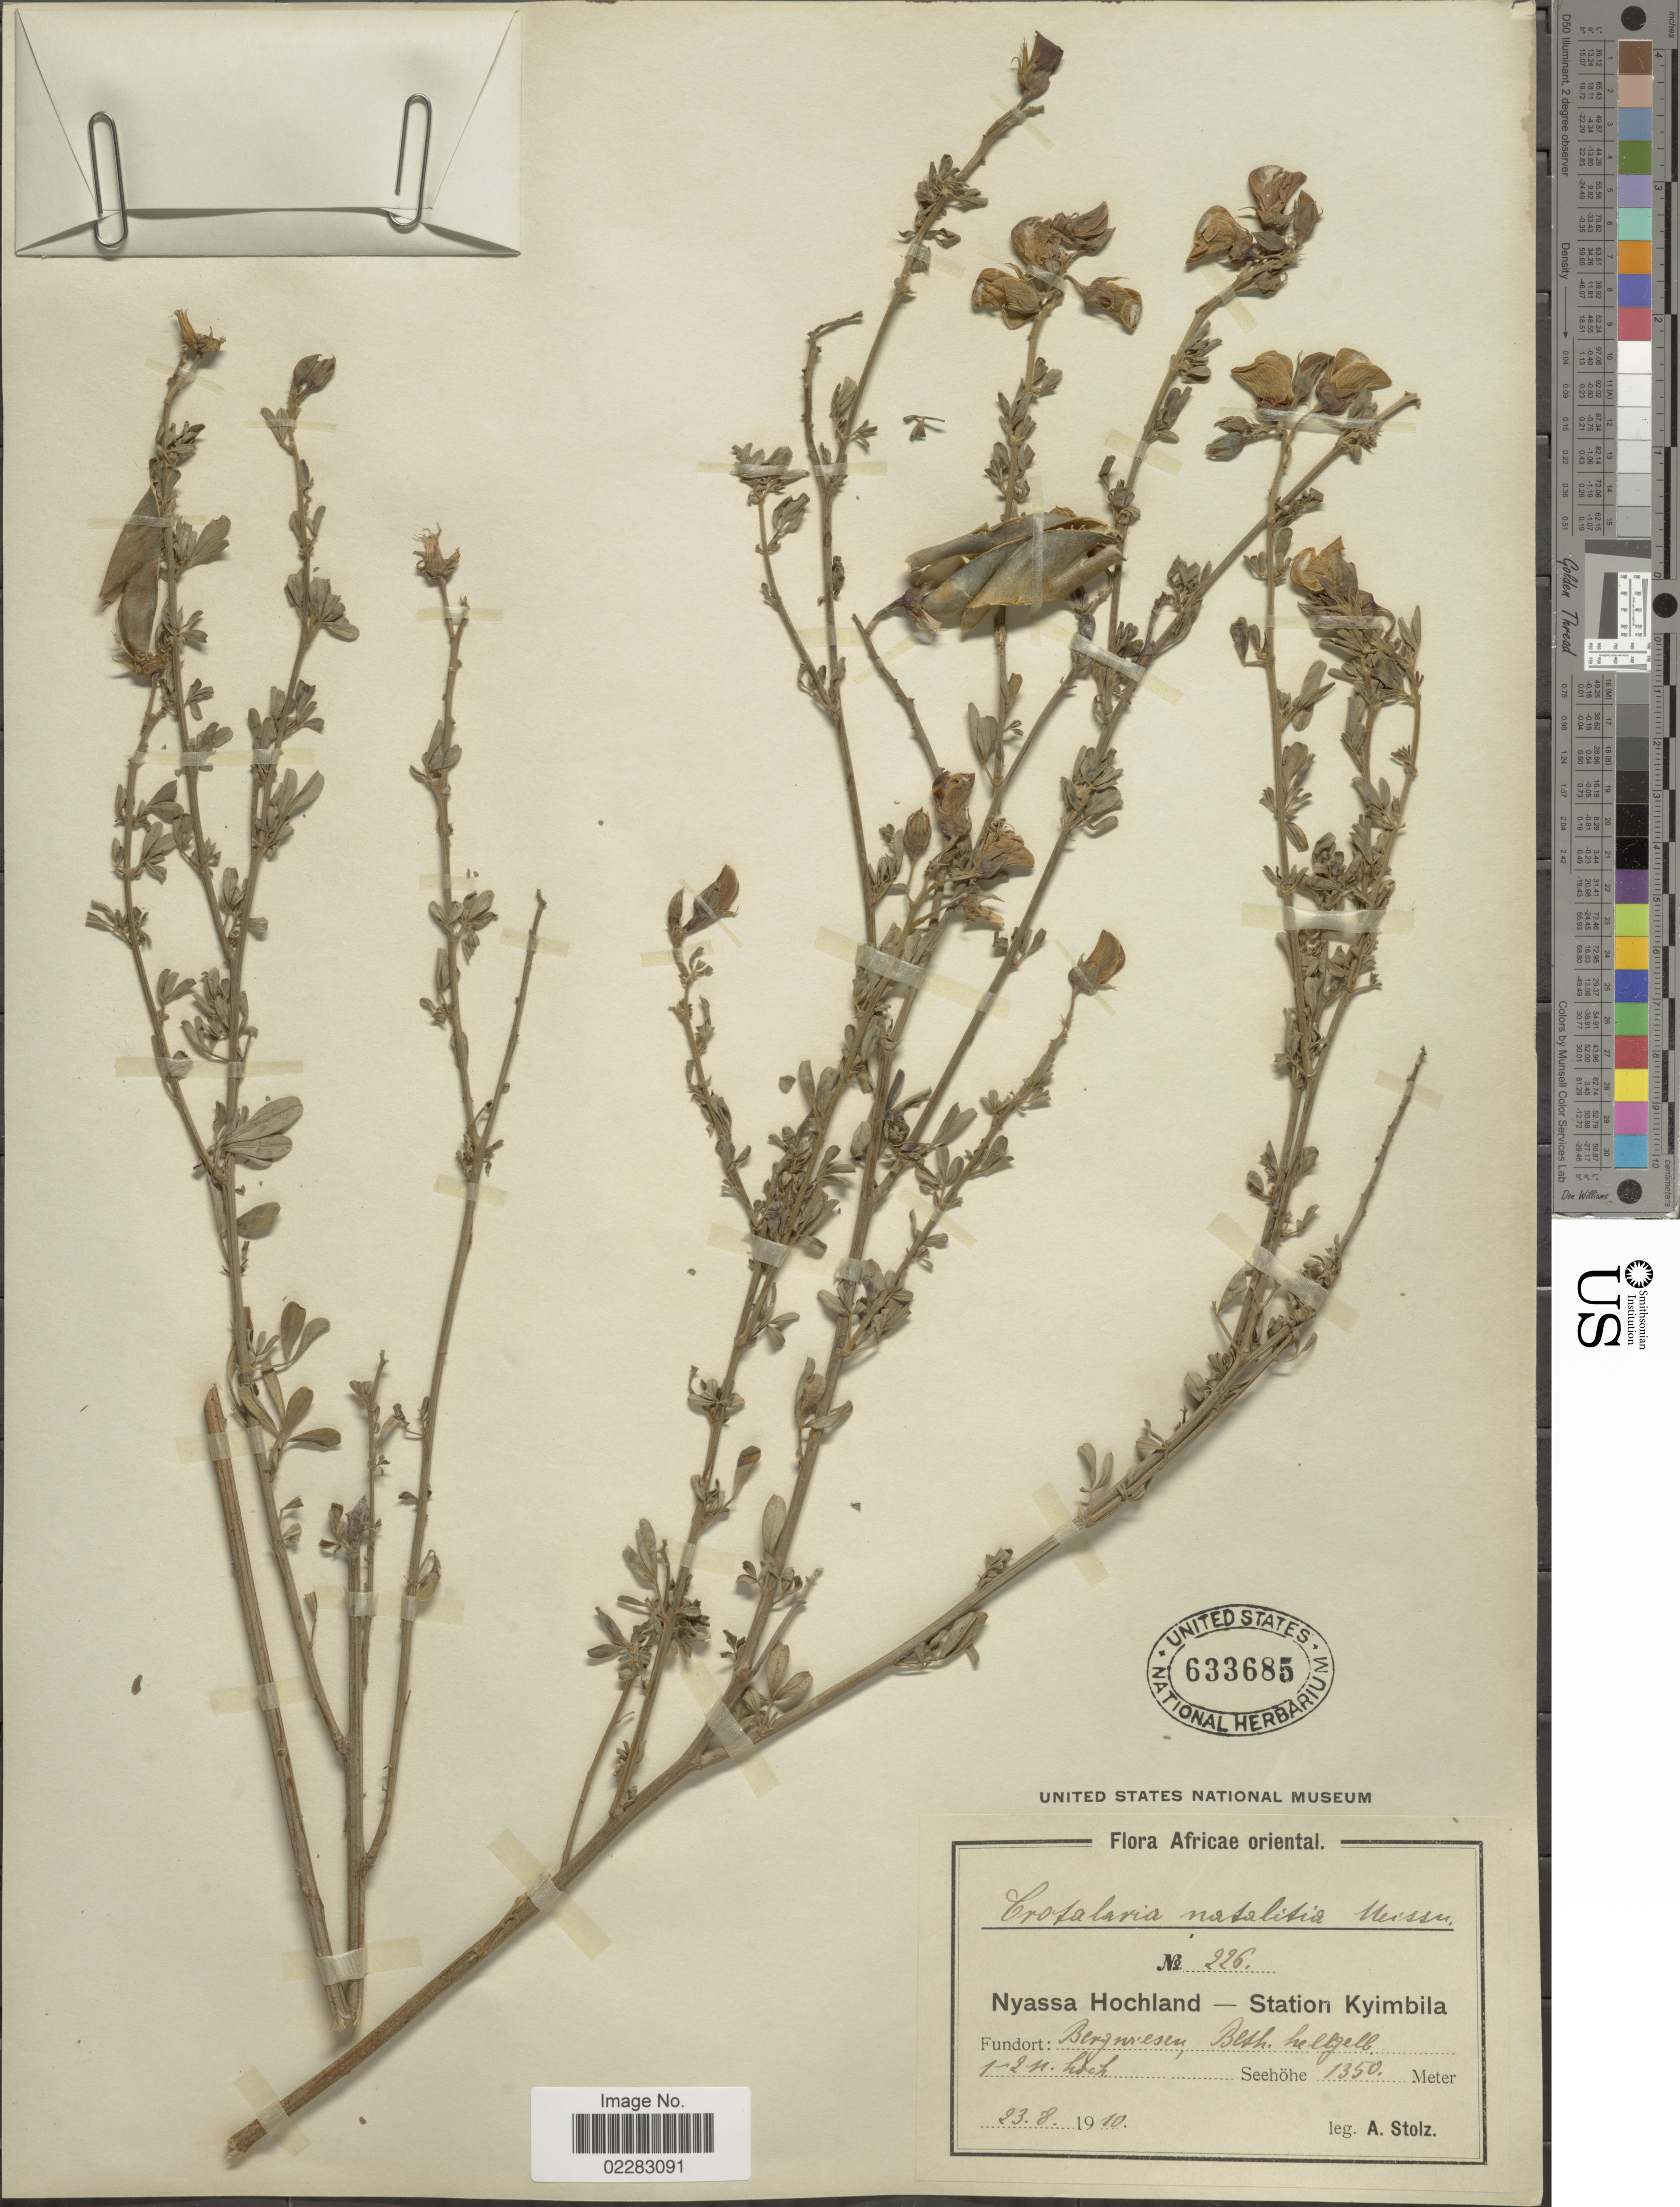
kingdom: Plantae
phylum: Tracheophyta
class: Magnoliopsida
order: Fabales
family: Fabaceae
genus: Crotalaria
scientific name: Crotalaria natalitia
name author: Meisn.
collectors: A. Stolz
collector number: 226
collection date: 1910-08-23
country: Tanzania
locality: Africae oriental, Nyassa Hochland-Station Kyimbila.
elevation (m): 1350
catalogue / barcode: US 633685